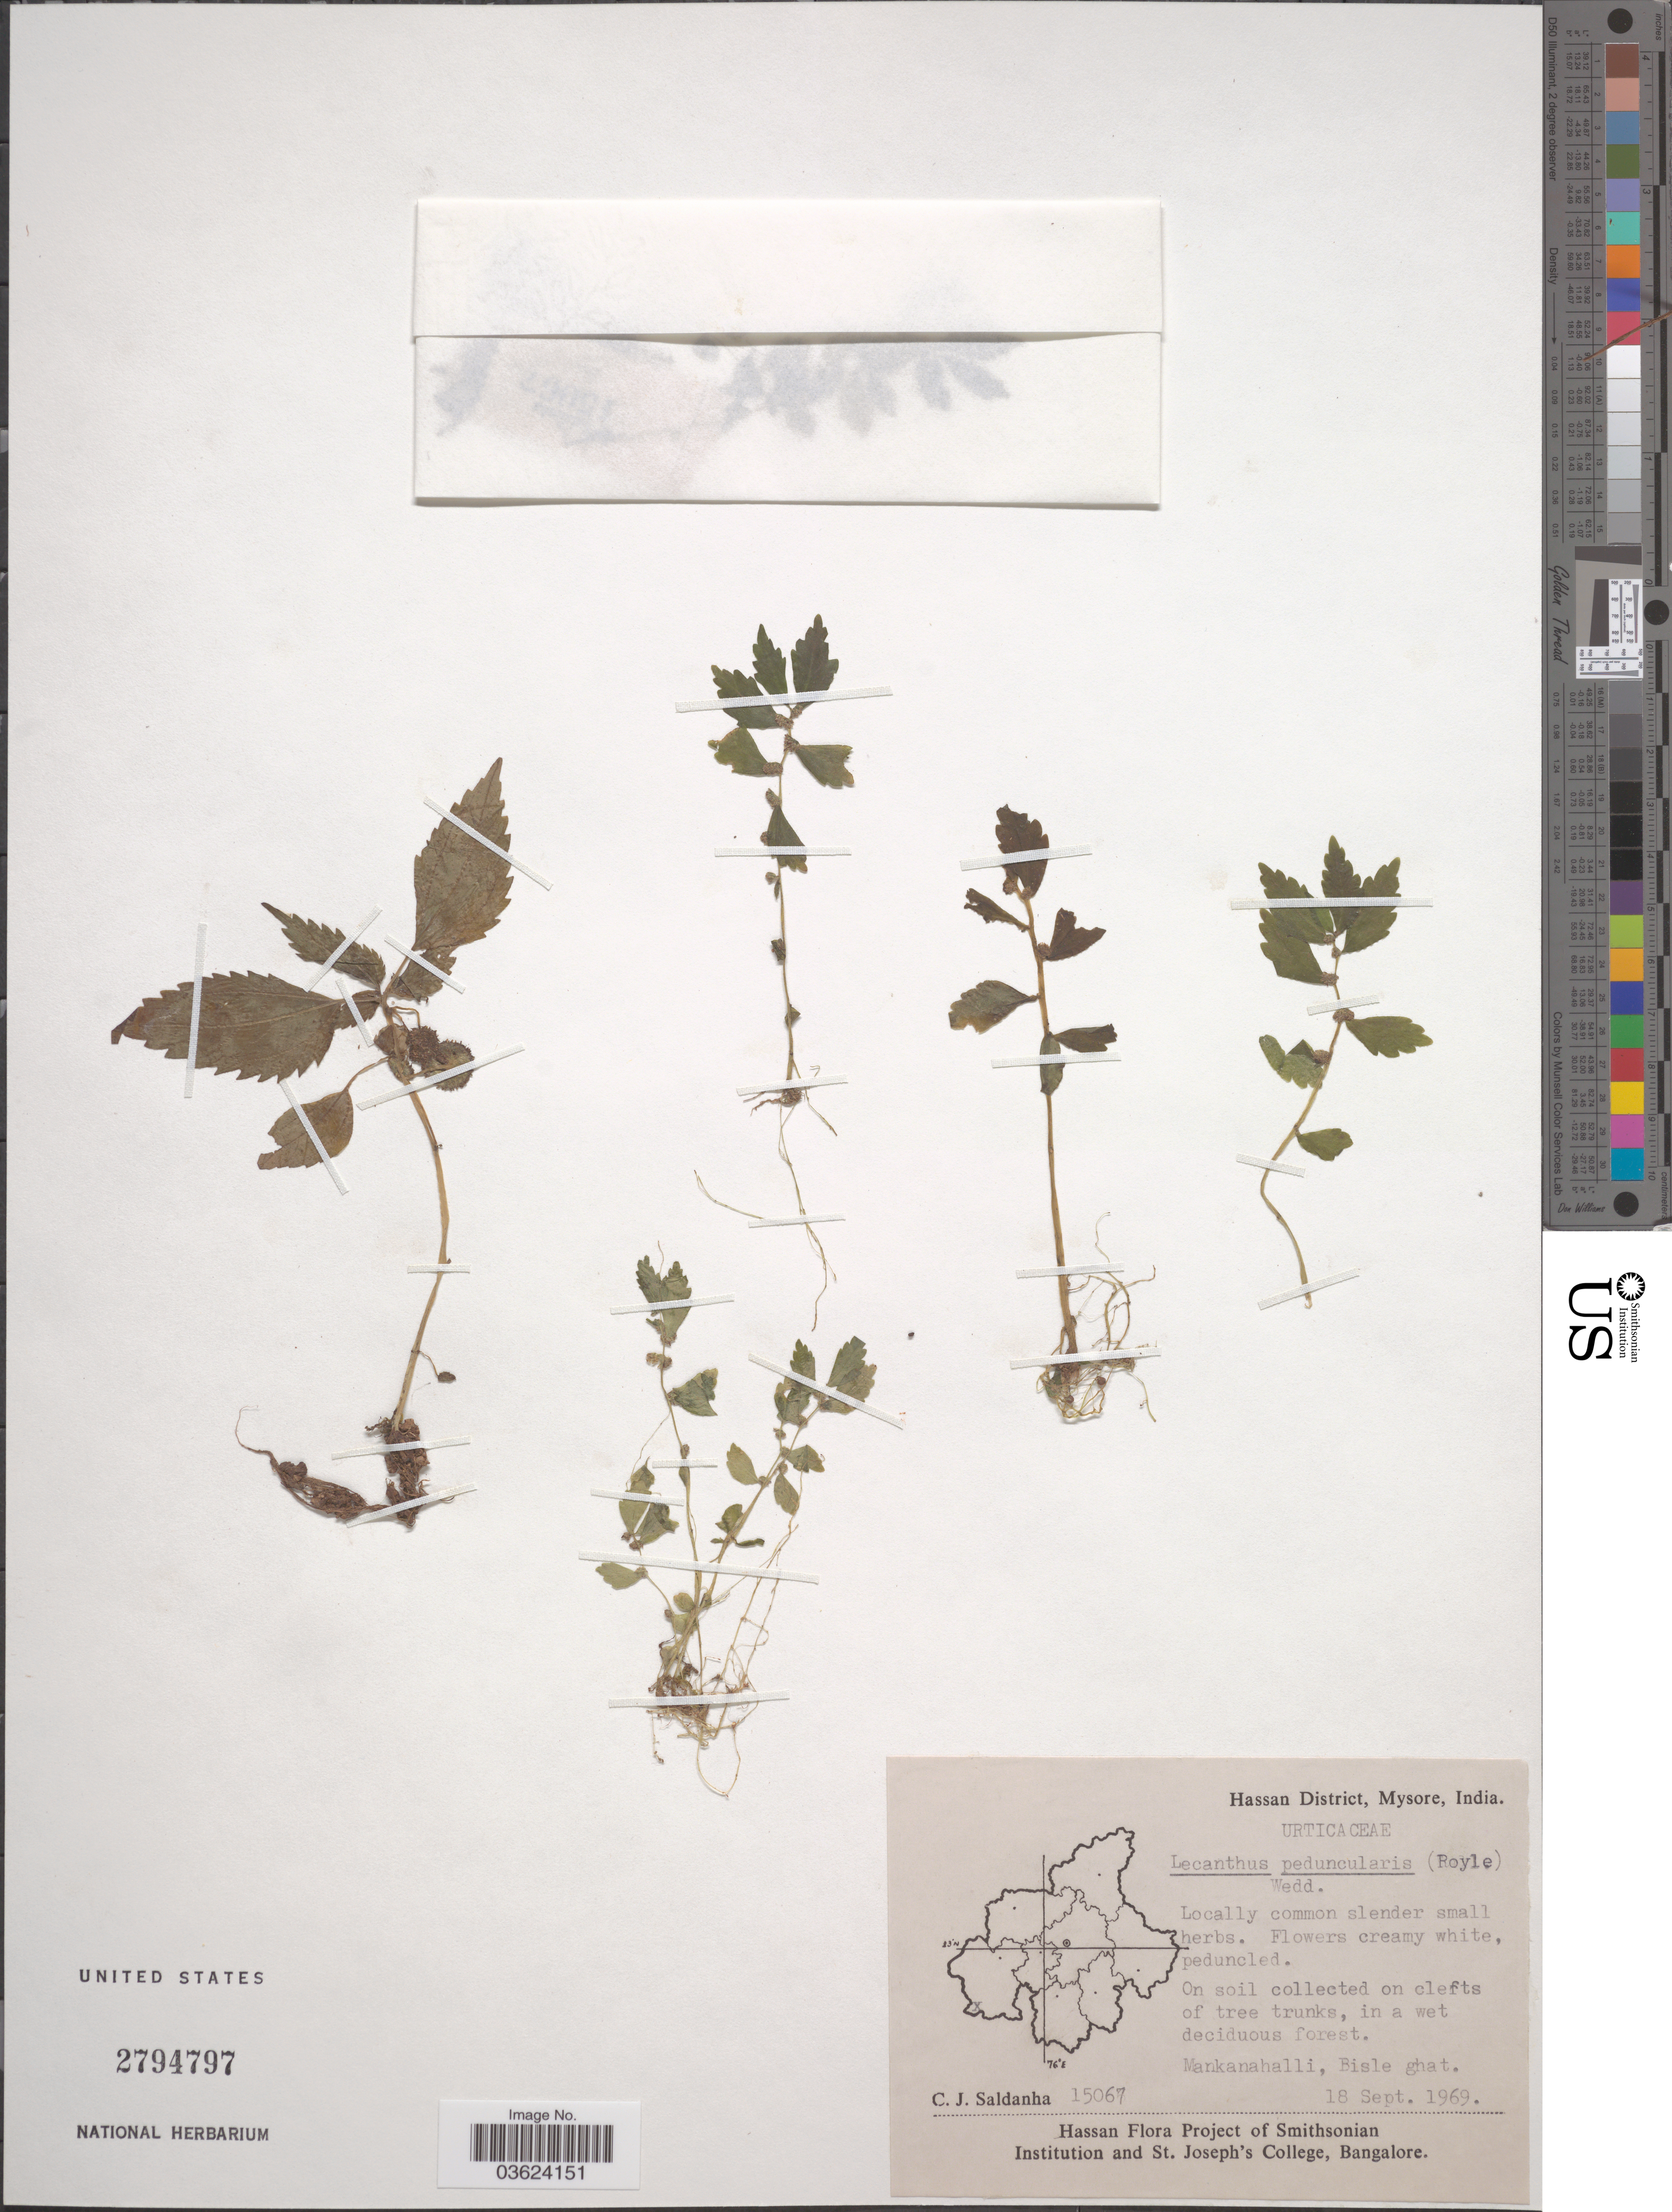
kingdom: Plantae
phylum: Tracheophyta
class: Magnoliopsida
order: Rosales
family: Urticaceae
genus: Lecanthus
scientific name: Lecanthus peduncularis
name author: (Wall. ex Royle) Wedd.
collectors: C. J. Saldanha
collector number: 15067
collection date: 1969-09-18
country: India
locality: Hassan District, Mysore. Mankanahalli, Bisle ghat.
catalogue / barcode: US 2794797